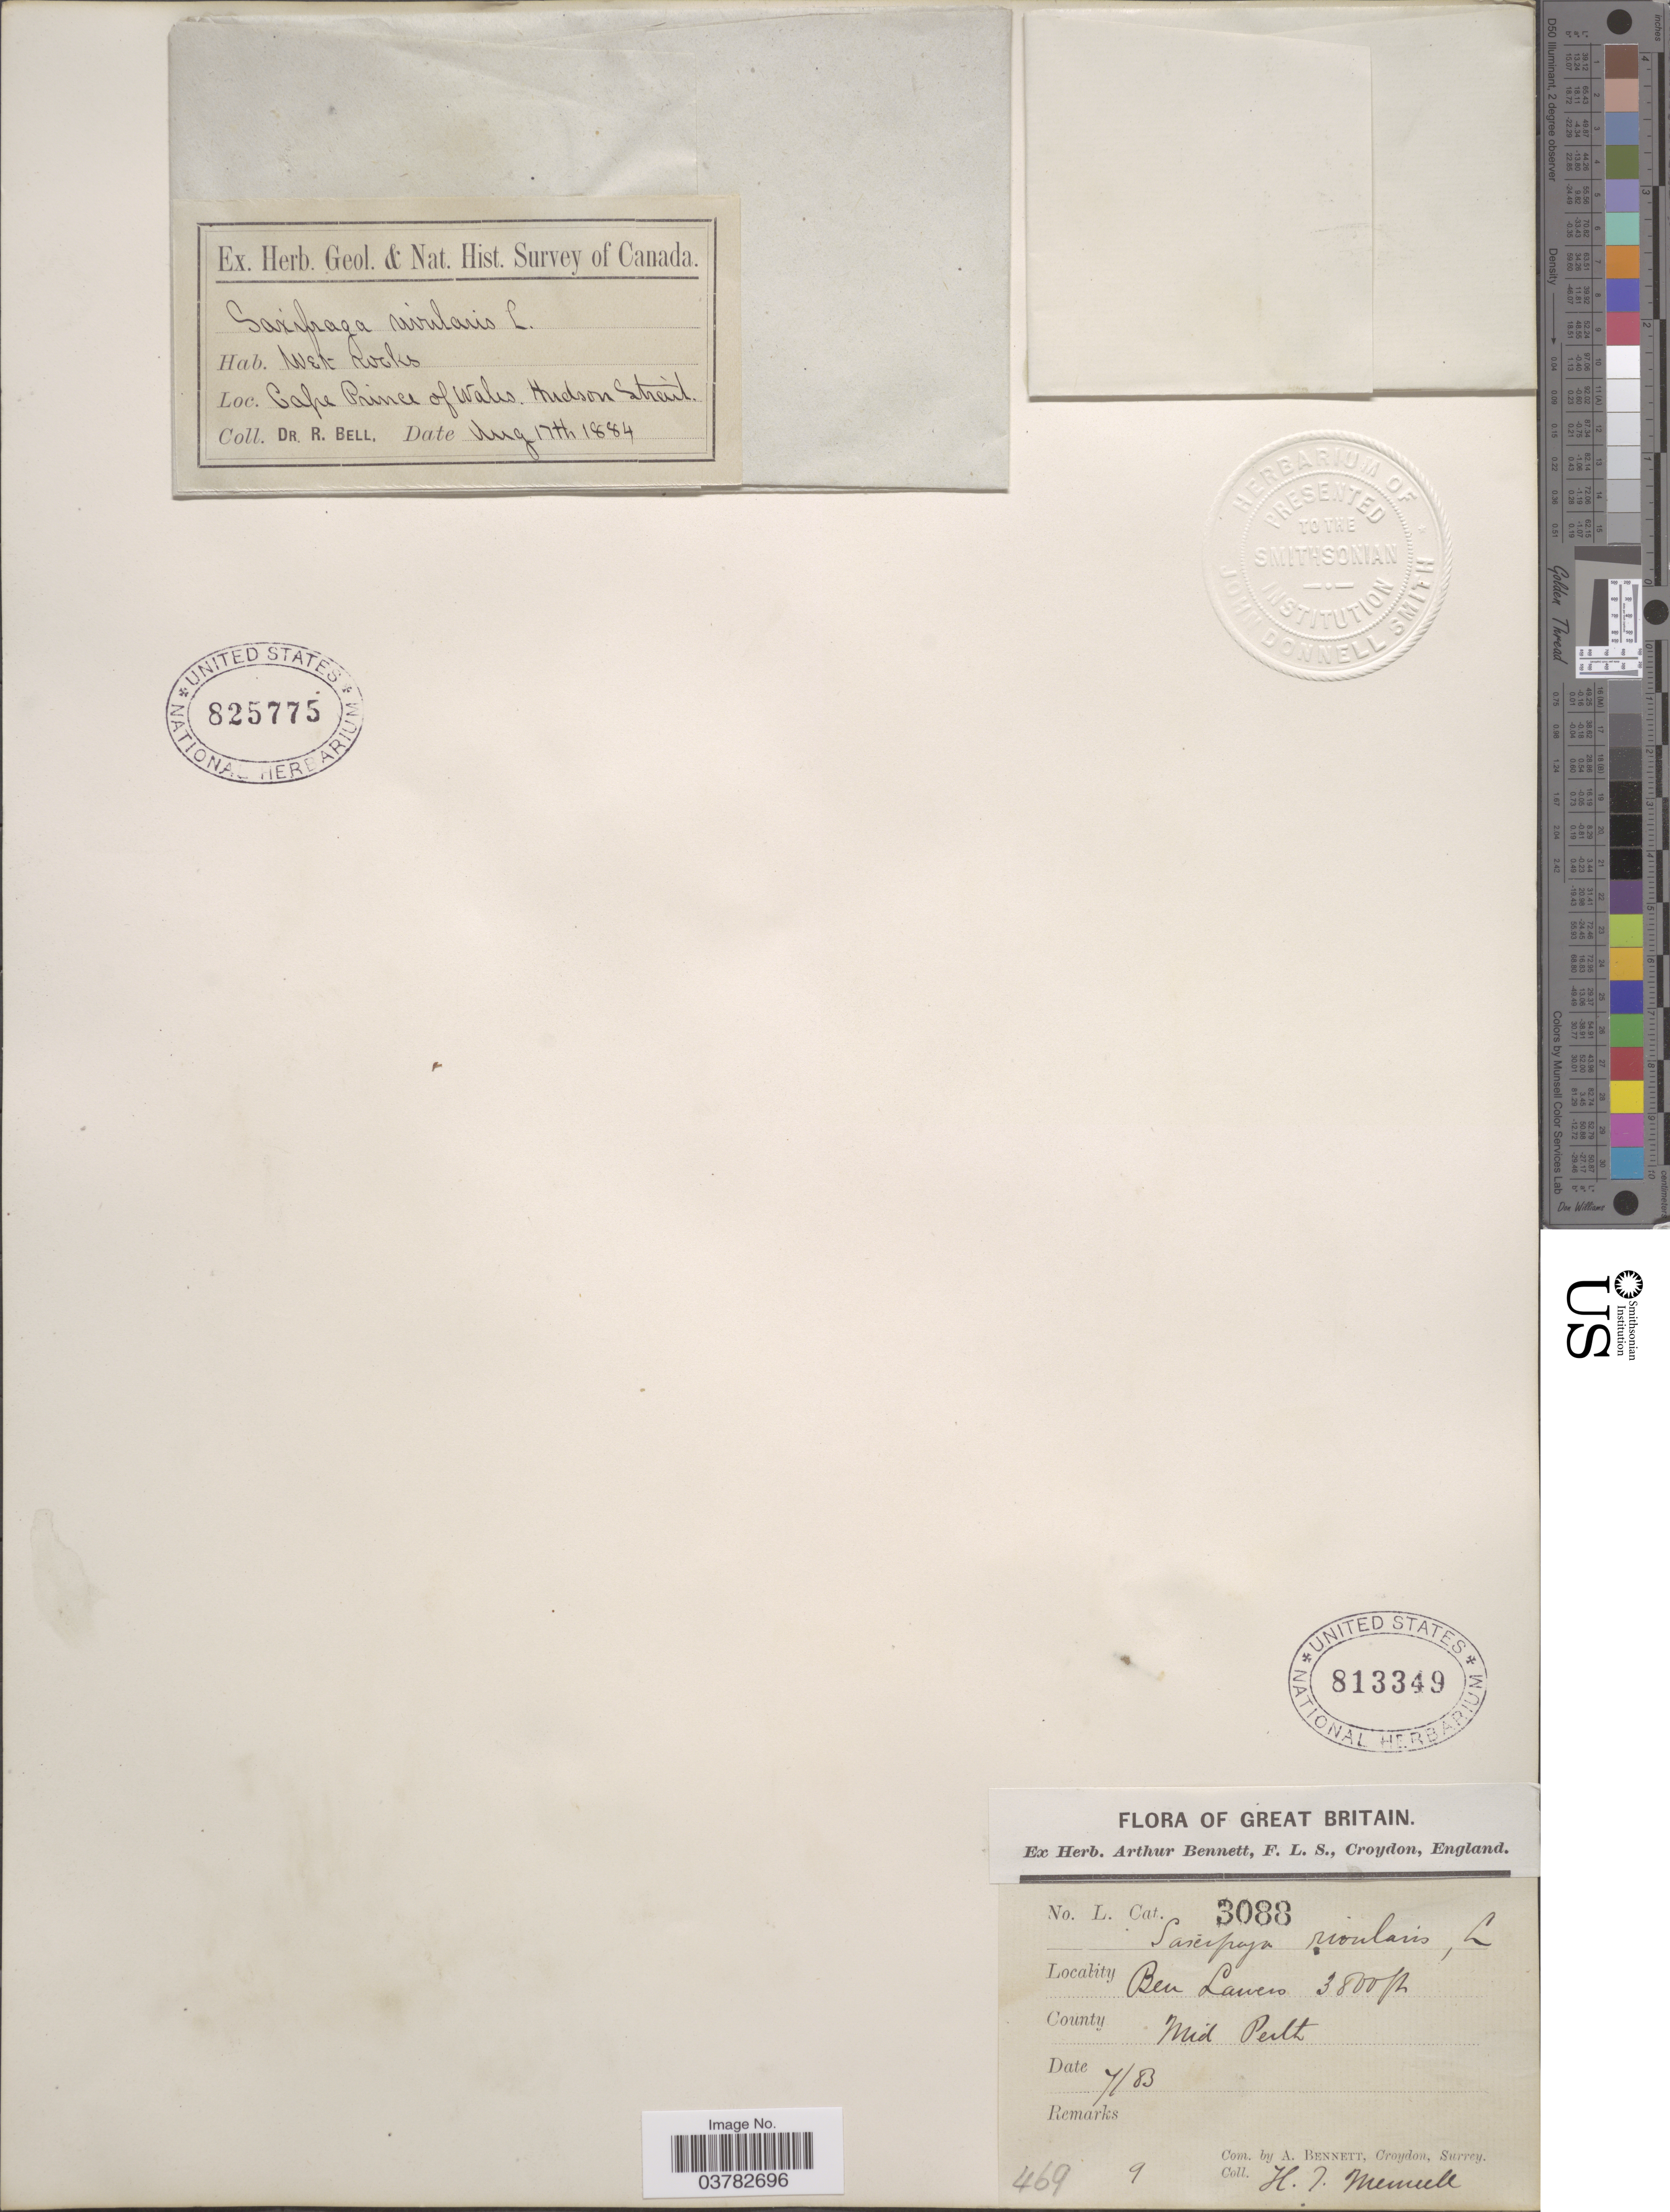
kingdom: Plantae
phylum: Tracheophyta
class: Magnoliopsida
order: Saxifragales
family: Saxifragaceae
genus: Saxifraga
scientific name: Saxifraga rivularis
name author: L.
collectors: H. Mennell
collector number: L. Cat. 3088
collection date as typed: Transcribed d/m/y: /7/83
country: United Kingdom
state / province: Scotland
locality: Great Britain. Ben Lawers. County Mid Perth.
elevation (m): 1158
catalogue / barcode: US 813349